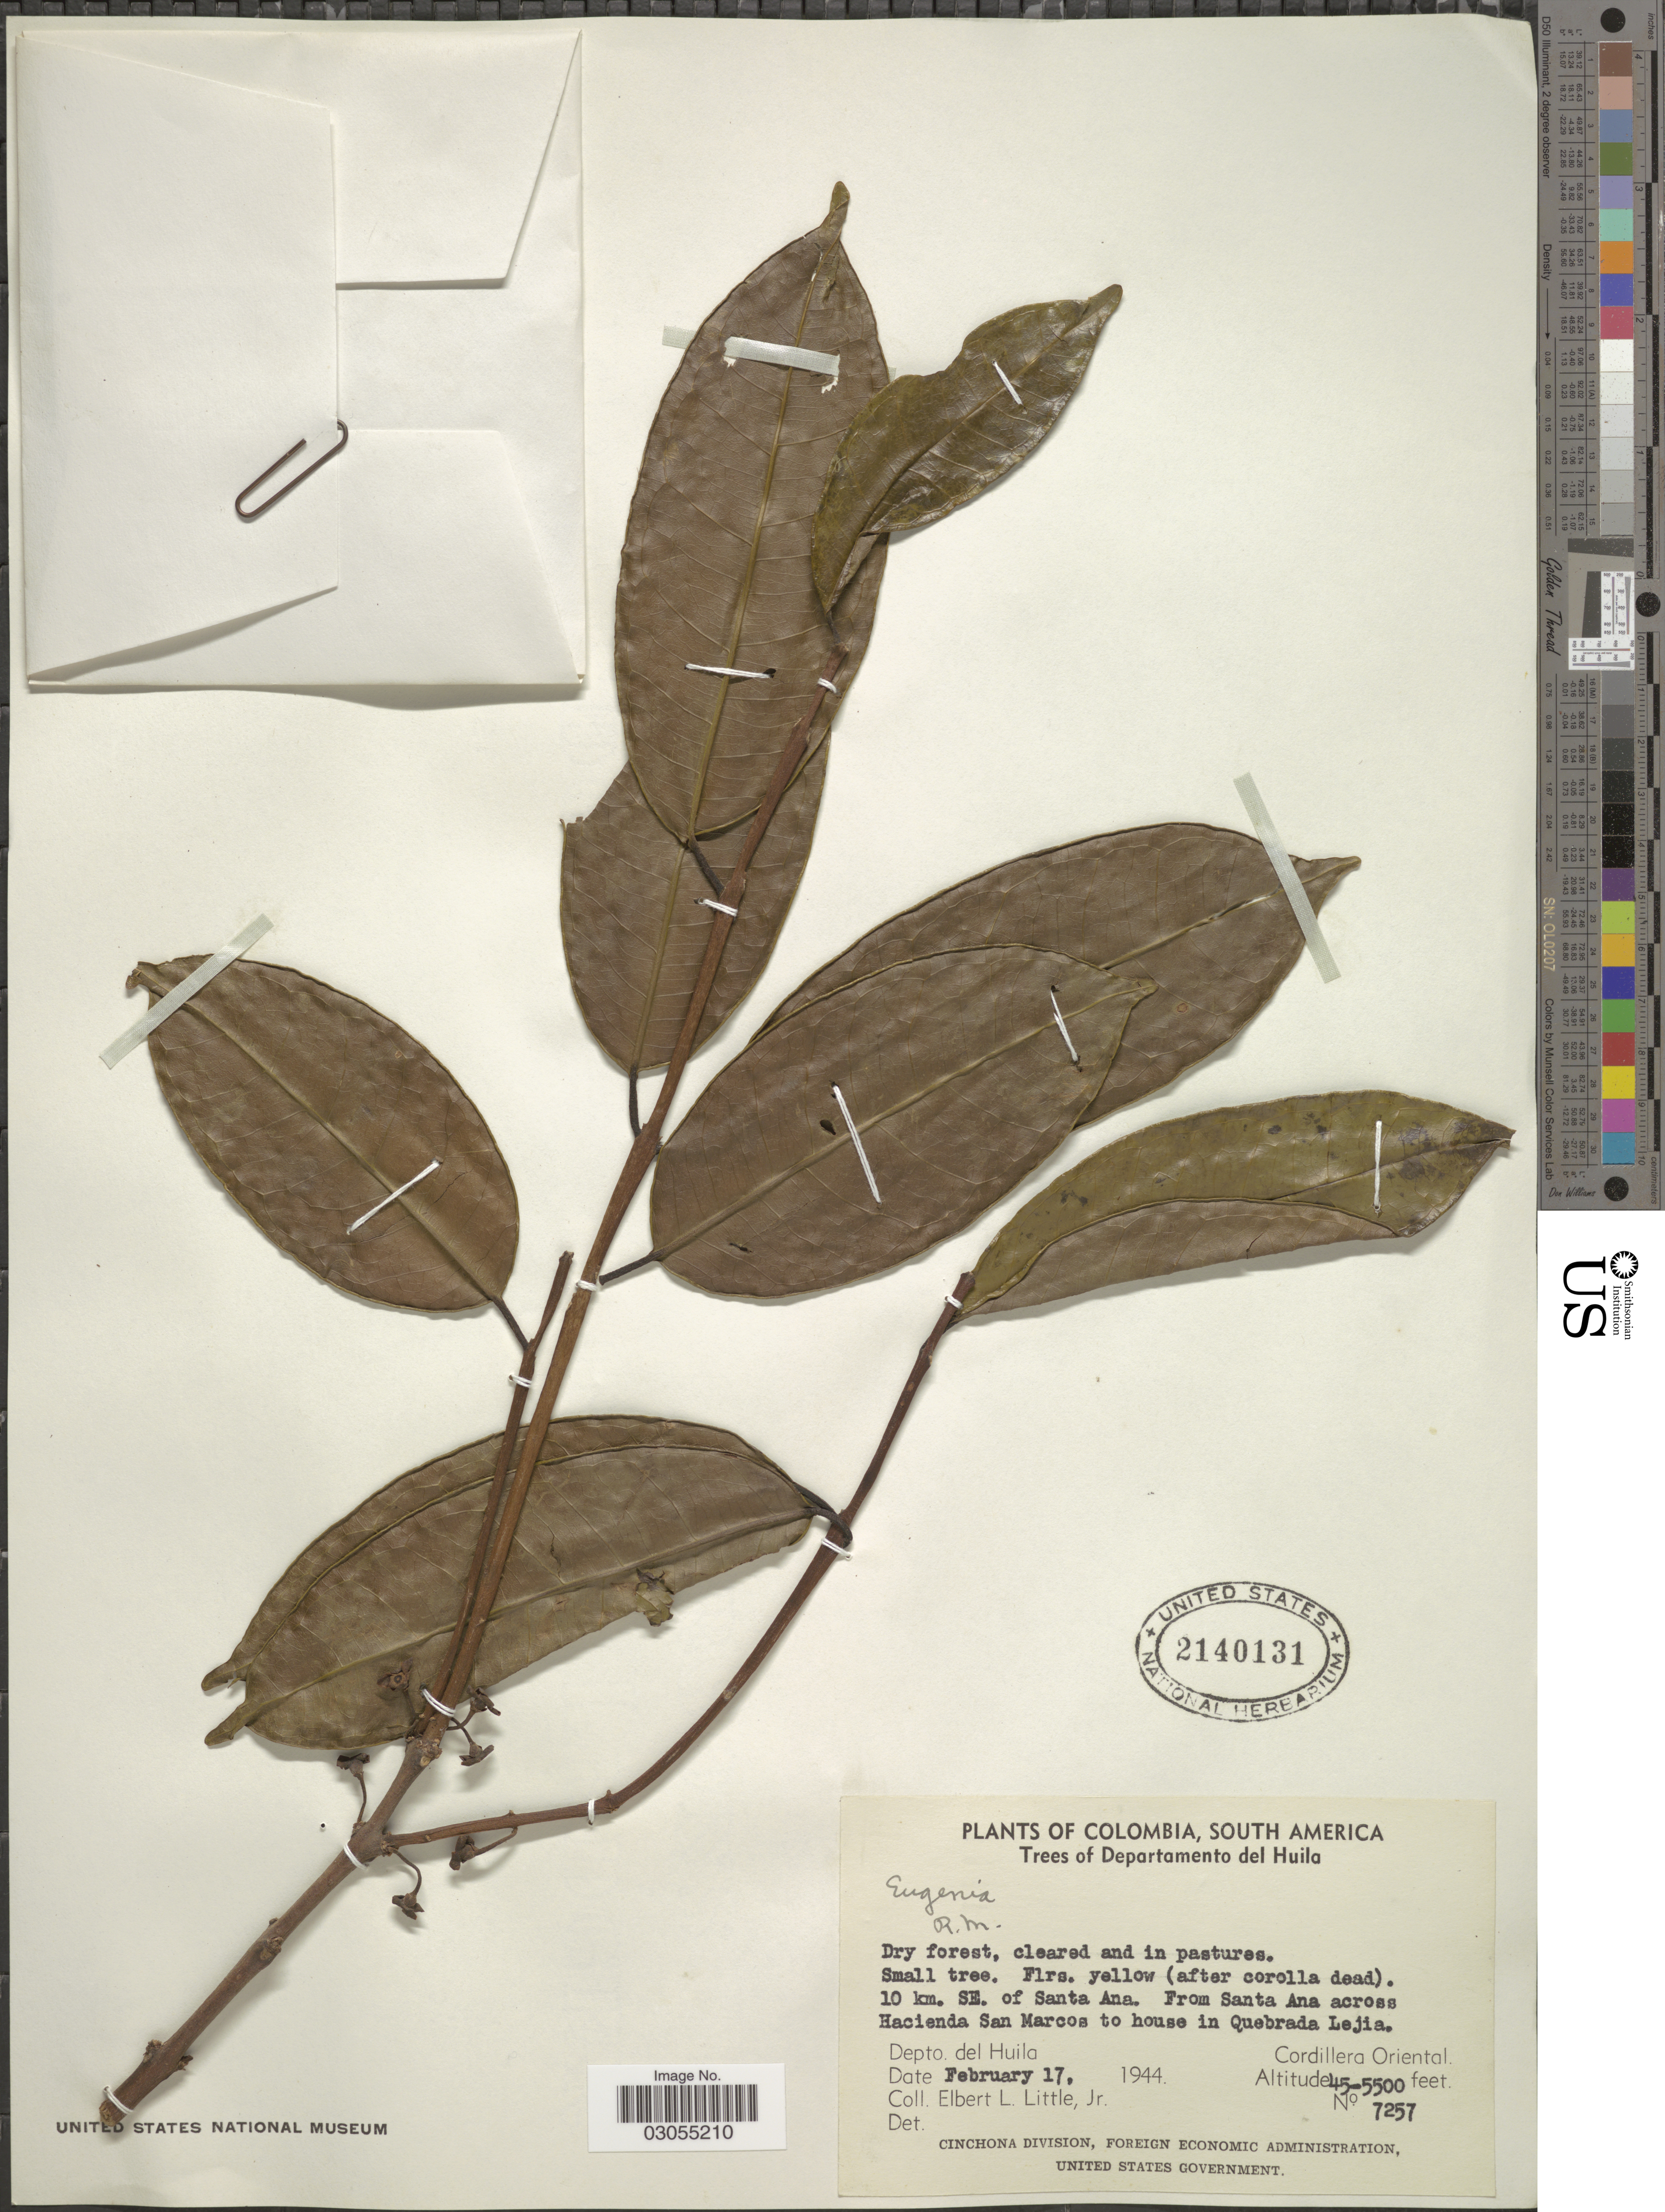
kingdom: Plantae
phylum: Tracheophyta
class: Magnoliopsida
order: Myrtales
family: Myrtaceae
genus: Eugenia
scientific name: Eugenia sp.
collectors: E. L. Little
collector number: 7257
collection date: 1944-02-17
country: Colombia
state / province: Huila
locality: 10 kms. SE. of Santa Ana. From Santa Ana across Hacienda San Marcos to house in Quebrada Lejia. Depto. del Huila. Cordillera Oriental.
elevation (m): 1372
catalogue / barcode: US 2140131